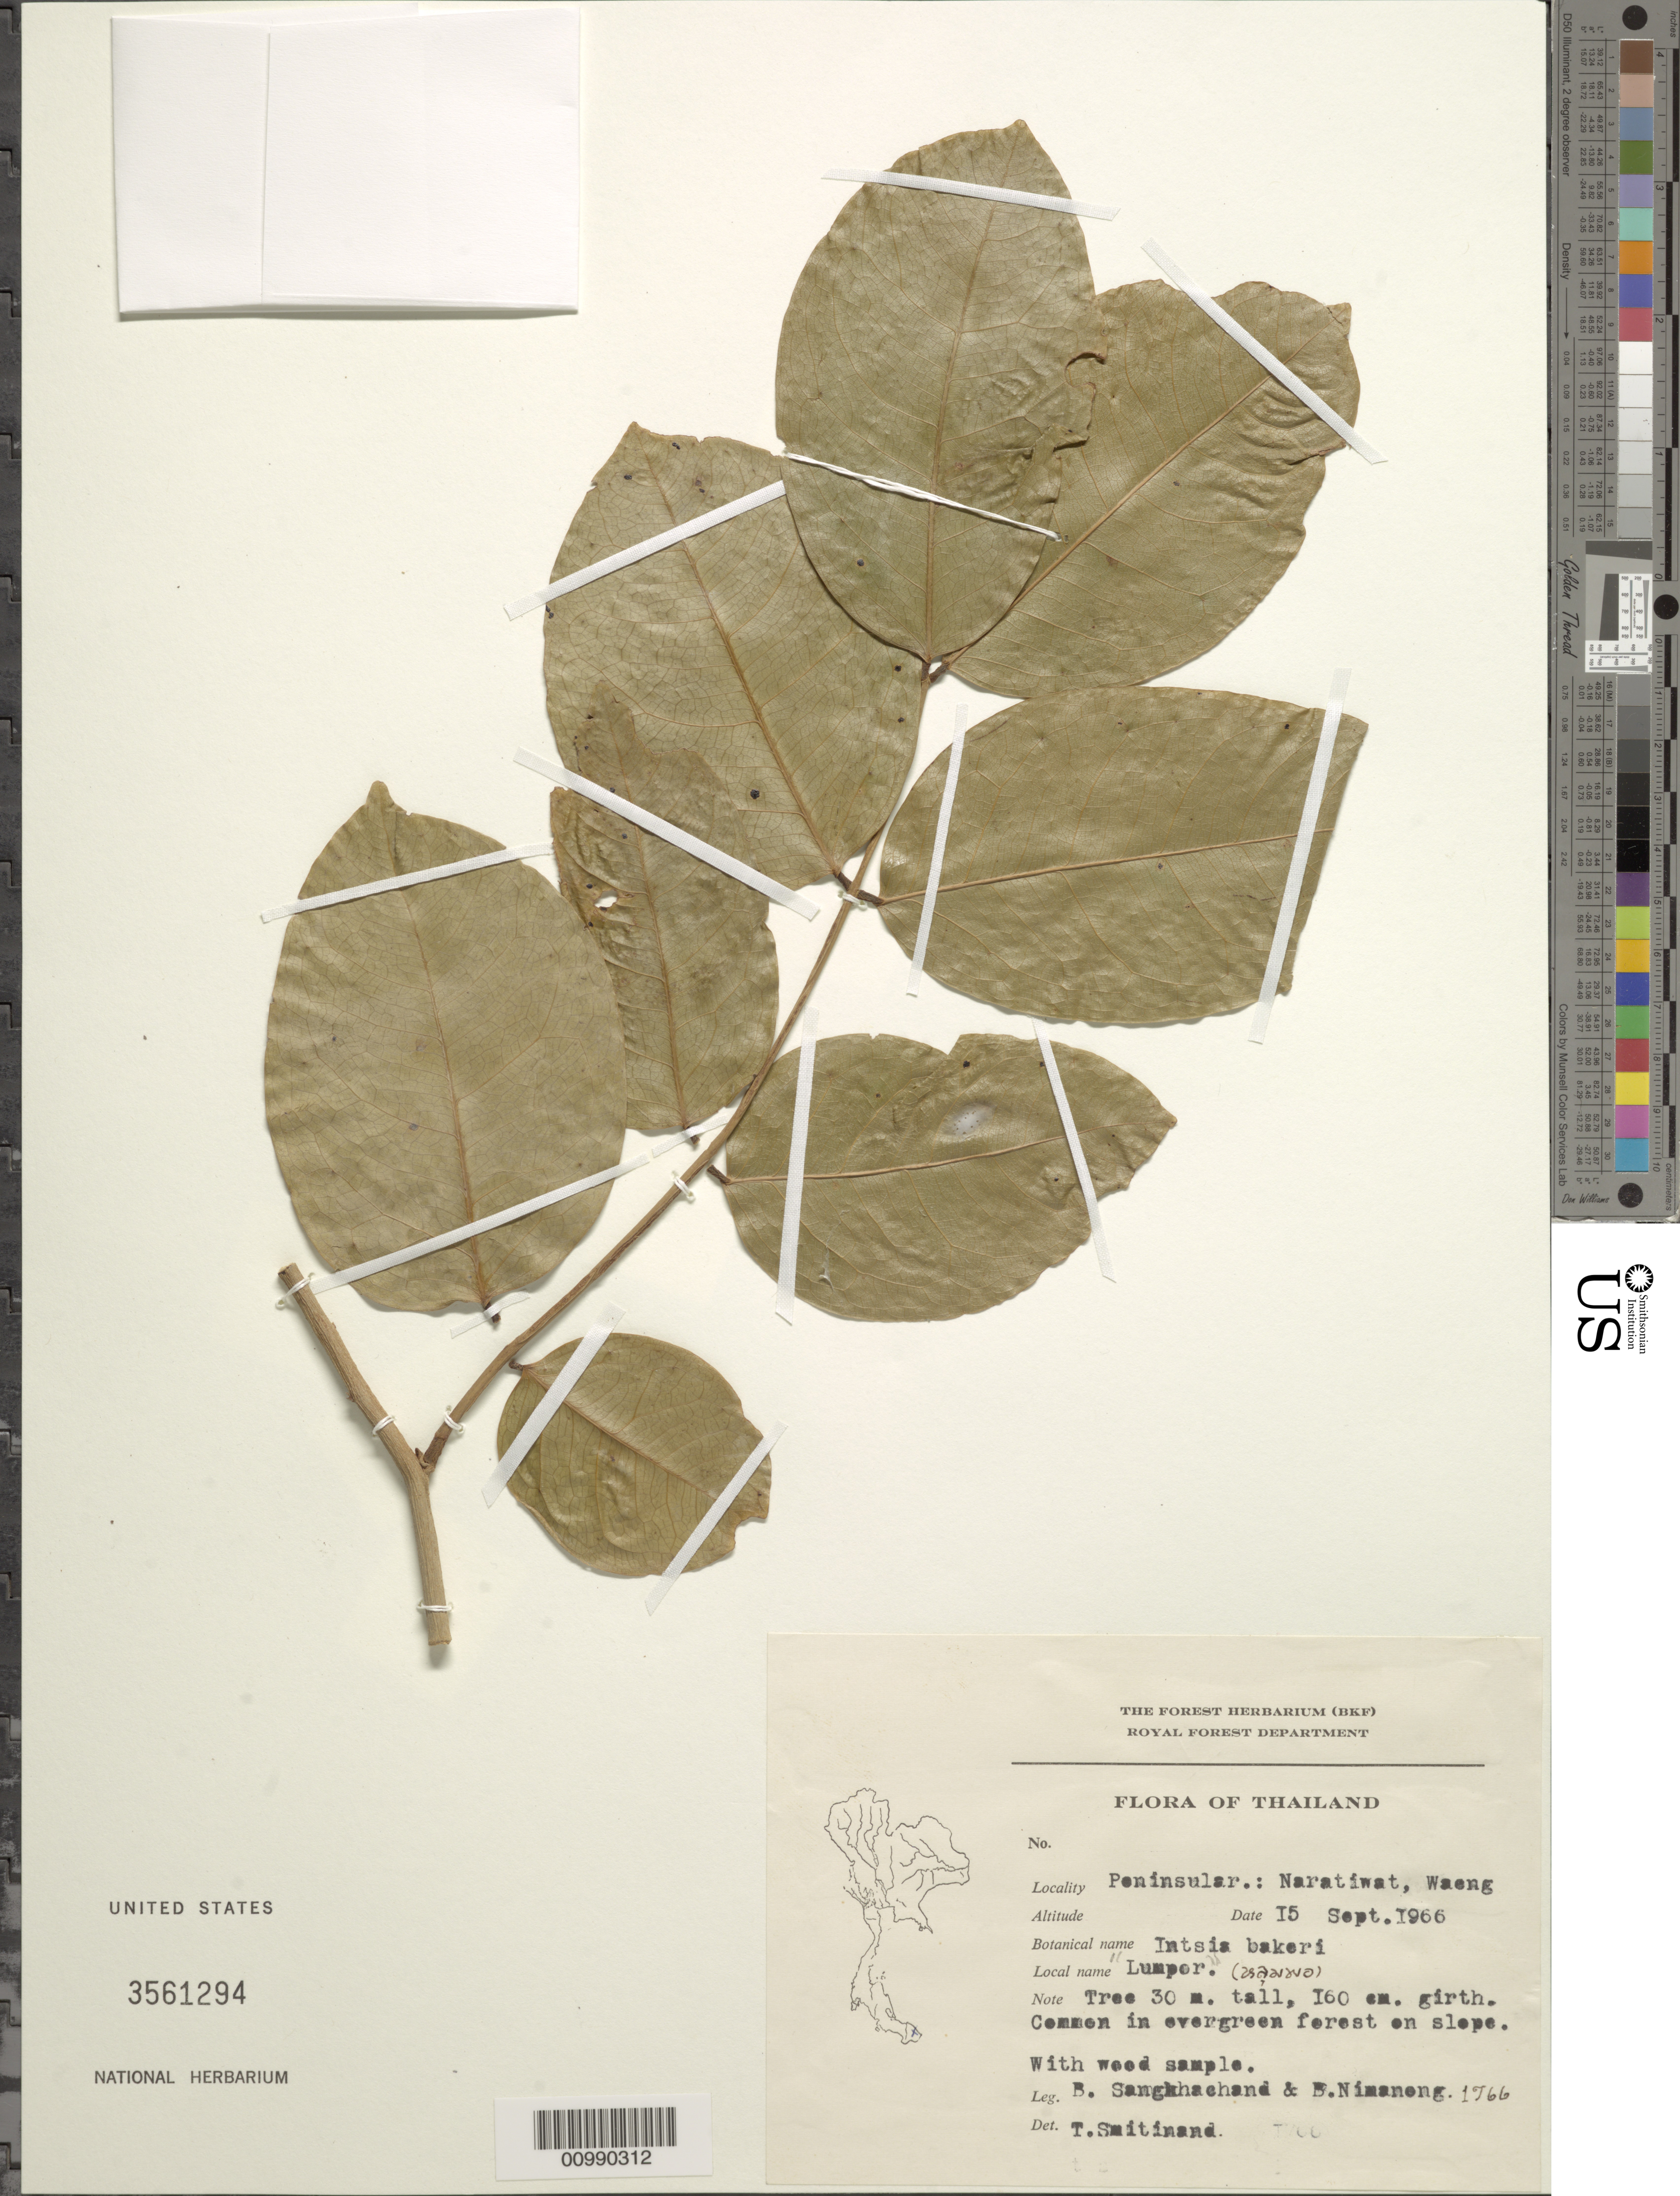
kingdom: Plantae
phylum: Tracheophyta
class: Magnoliopsida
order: Fabales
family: Fabaceae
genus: Intsia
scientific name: Intsia bakeri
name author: Prain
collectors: B. Sangkhachand & B. Nimanong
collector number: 1766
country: Thailand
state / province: Narathiwat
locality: Waeng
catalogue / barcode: US 3561294